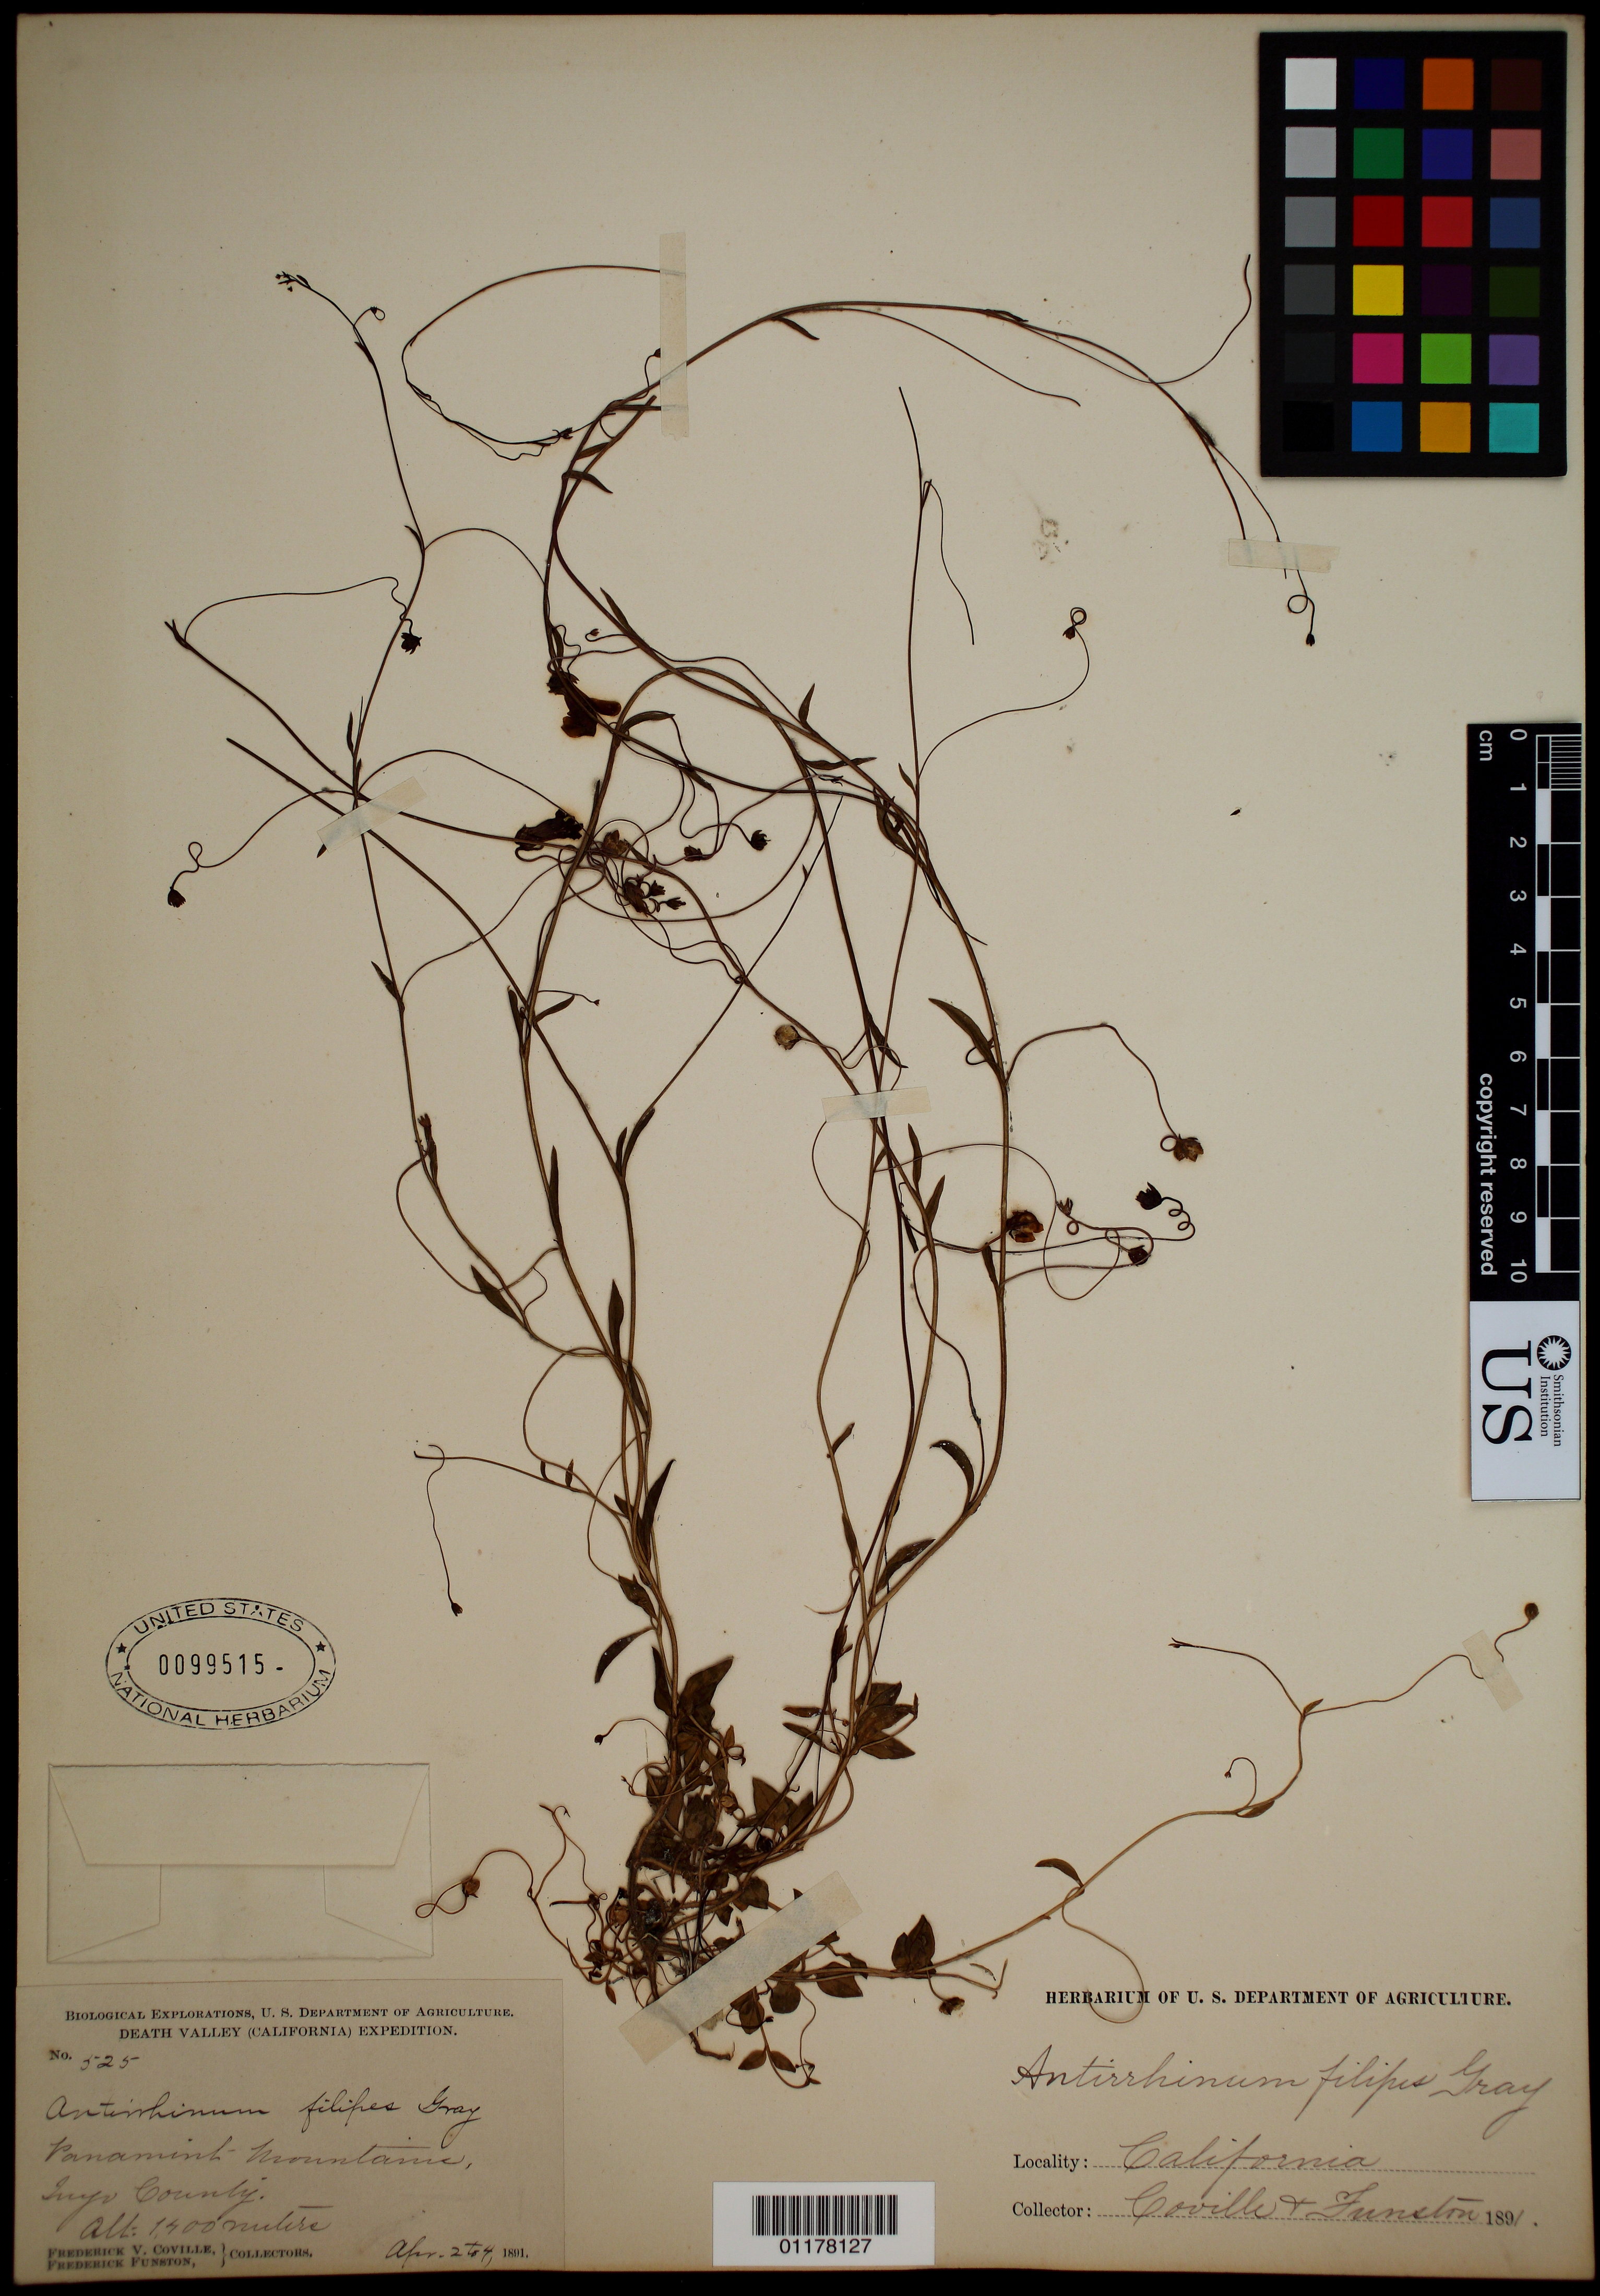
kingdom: Plantae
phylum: Tracheophyta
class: Magnoliopsida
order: Lamiales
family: Plantaginaceae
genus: Asarina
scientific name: Asarina filipes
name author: (A. Gray) Pennell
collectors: F. V. Coville & F. Funston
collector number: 525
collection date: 1891-04-02/1891-04-04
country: United States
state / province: California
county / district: Inyo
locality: Panamint Mountains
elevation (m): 1400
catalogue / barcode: US 99515